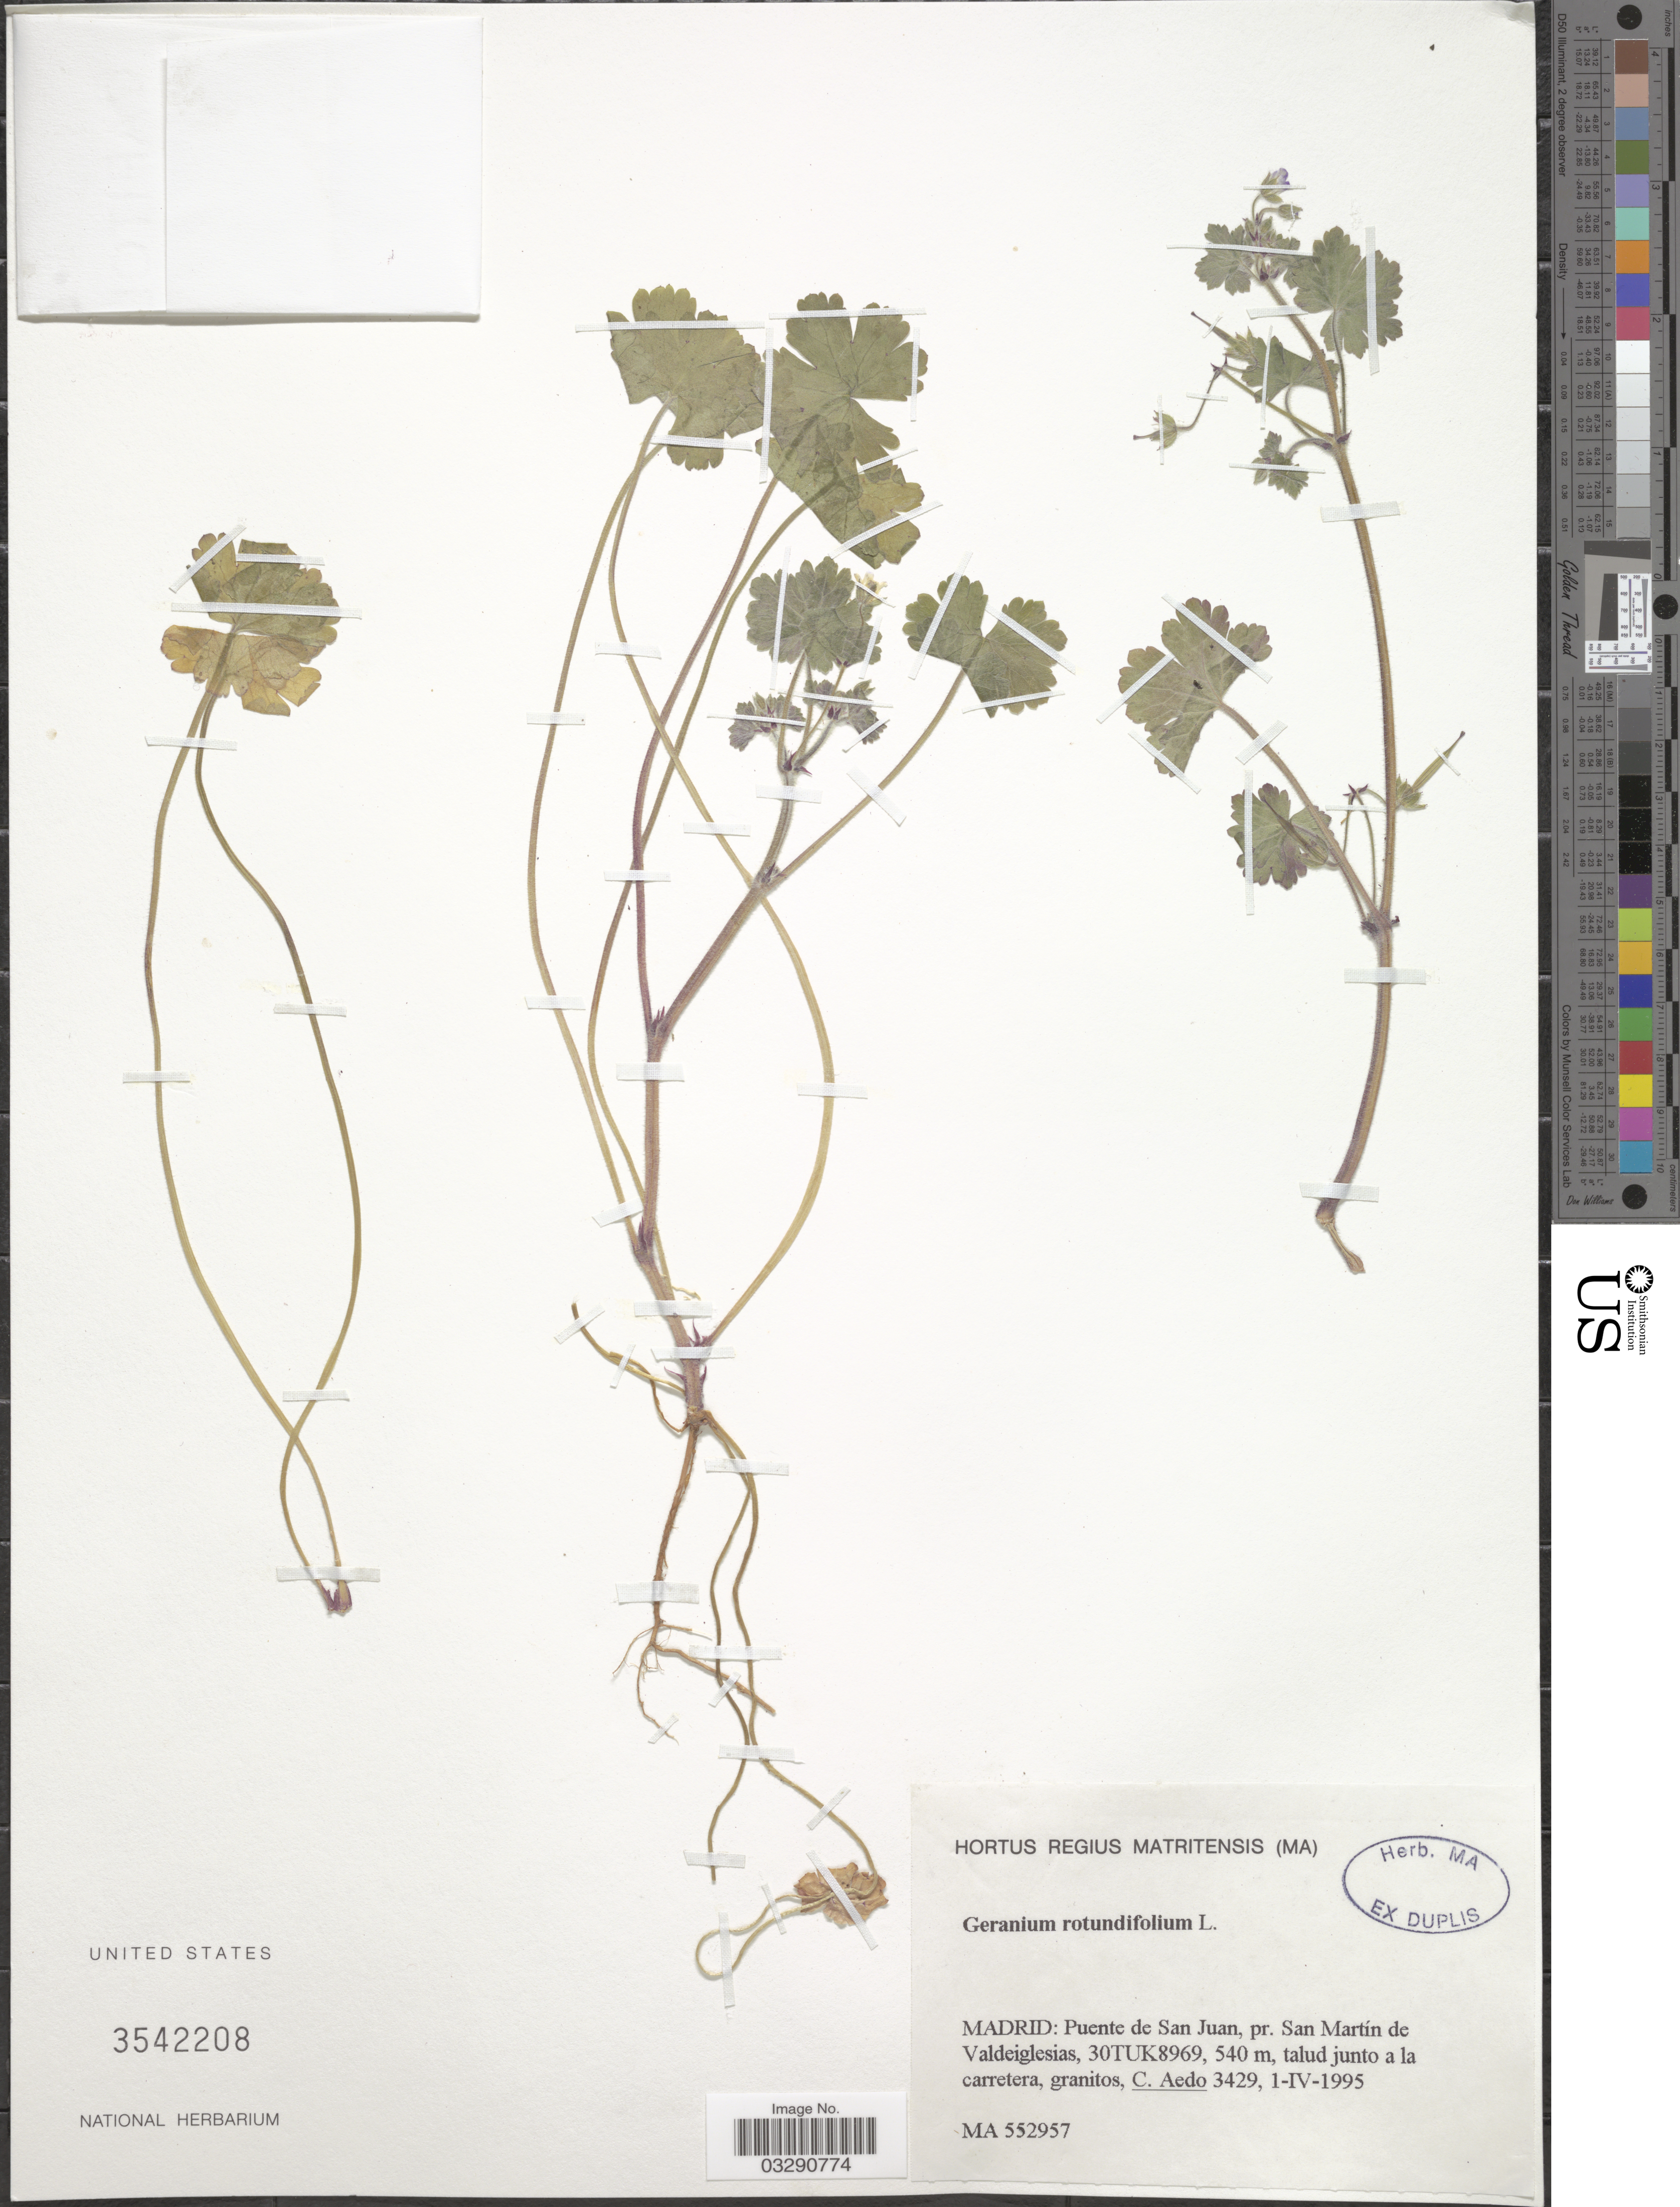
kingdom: Plantae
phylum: Tracheophyta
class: Magnoliopsida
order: Geraniales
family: Geraniaceae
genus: Geranium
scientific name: Geranium rotundifolium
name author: L.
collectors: C. Aedo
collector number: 3429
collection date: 1995-04-01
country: Spain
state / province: Madrid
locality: Puente de San Juan, pr. San Martín de Valdeiglesias, 30TUK8969 [unsure placement]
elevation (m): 540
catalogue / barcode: US 3542208